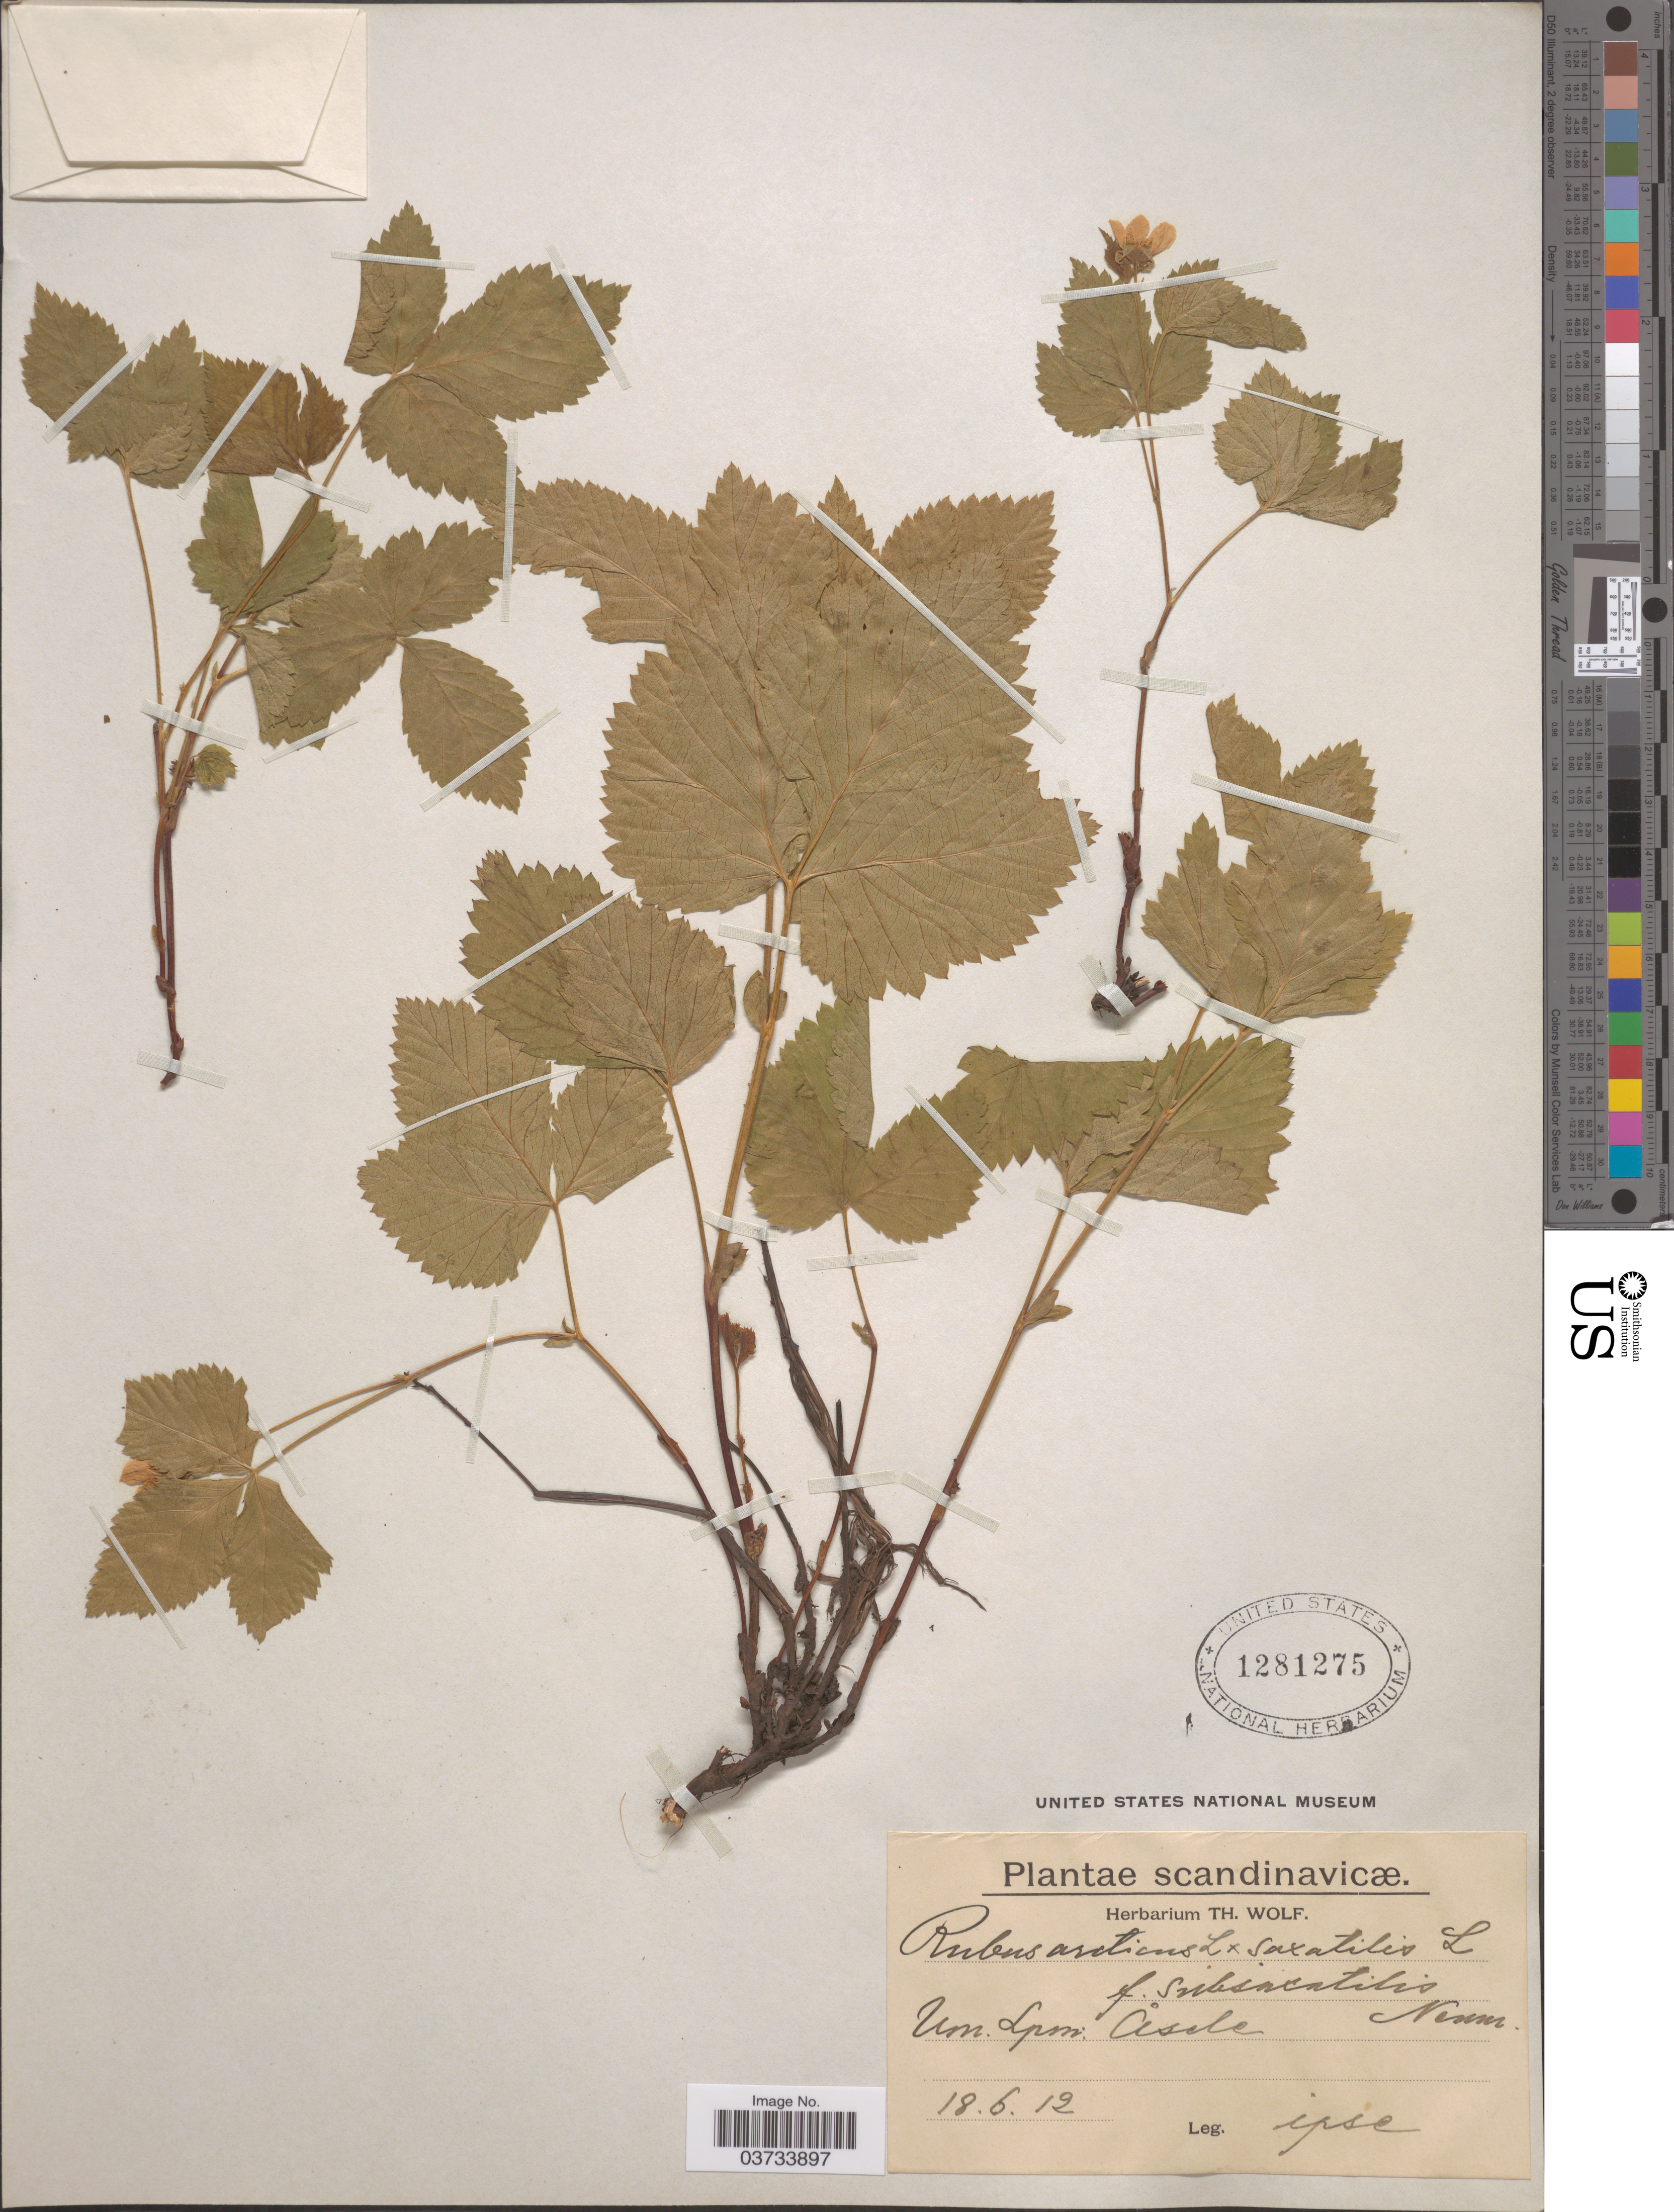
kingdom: Plantae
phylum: Tracheophyta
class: Magnoliopsida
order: Rosales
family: Rosaceae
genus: Rubus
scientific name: Rubus arcticus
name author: L.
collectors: T. Wolf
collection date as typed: Transcribed d/m/y: 18/6/12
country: Sweden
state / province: Västerbotten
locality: Scandinavicæ. Um. Lpm: Åsele.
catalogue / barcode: US 1281275